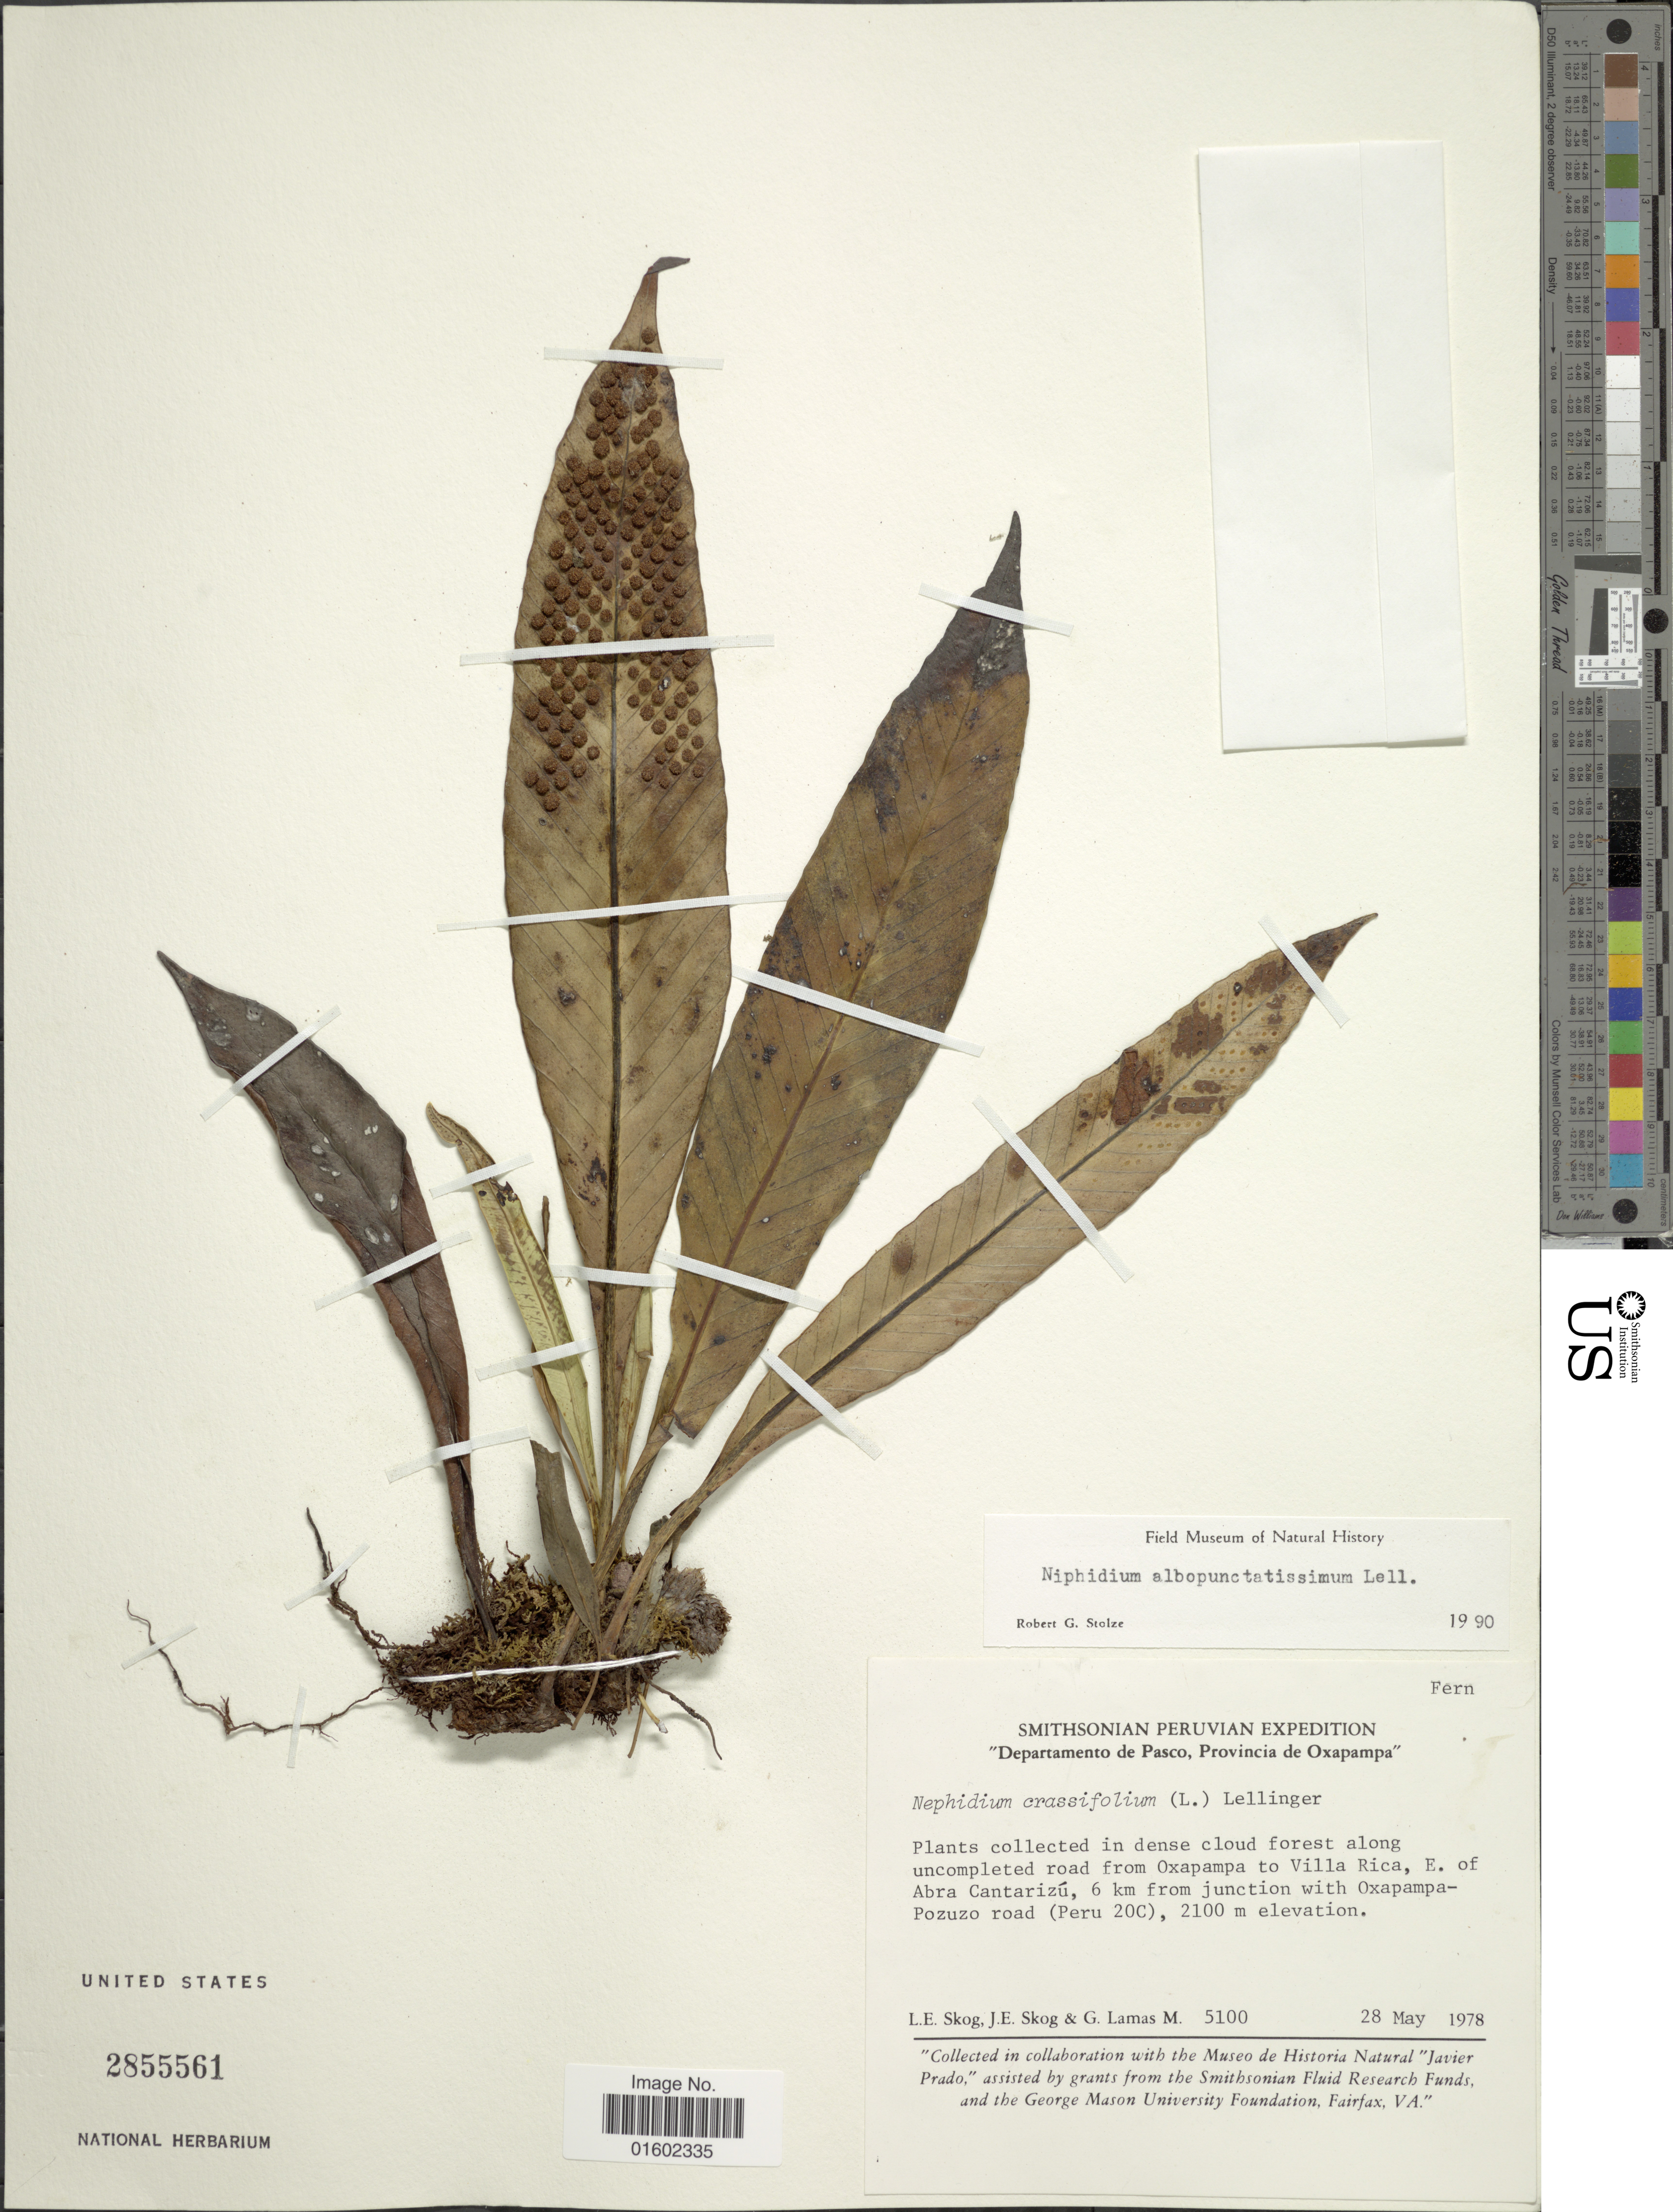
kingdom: Plantae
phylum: Tracheophyta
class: Polypodiopsida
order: Polypodiales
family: Polypodiaceae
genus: Niphidium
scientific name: Niphidium albopunctatissimum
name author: Lellinger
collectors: L. E. Skog & G. Lamas M.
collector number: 5100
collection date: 1978-05-28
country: Peru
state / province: Pasco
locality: Provincia de Oxapampa, along uncompleted road from Oxapampa to Villa Rica, E. of Abra Cantarizu, 6 km from junction with Oxapampa-Pozuzo Road (Peru 20 C)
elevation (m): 2100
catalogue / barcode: US 285561